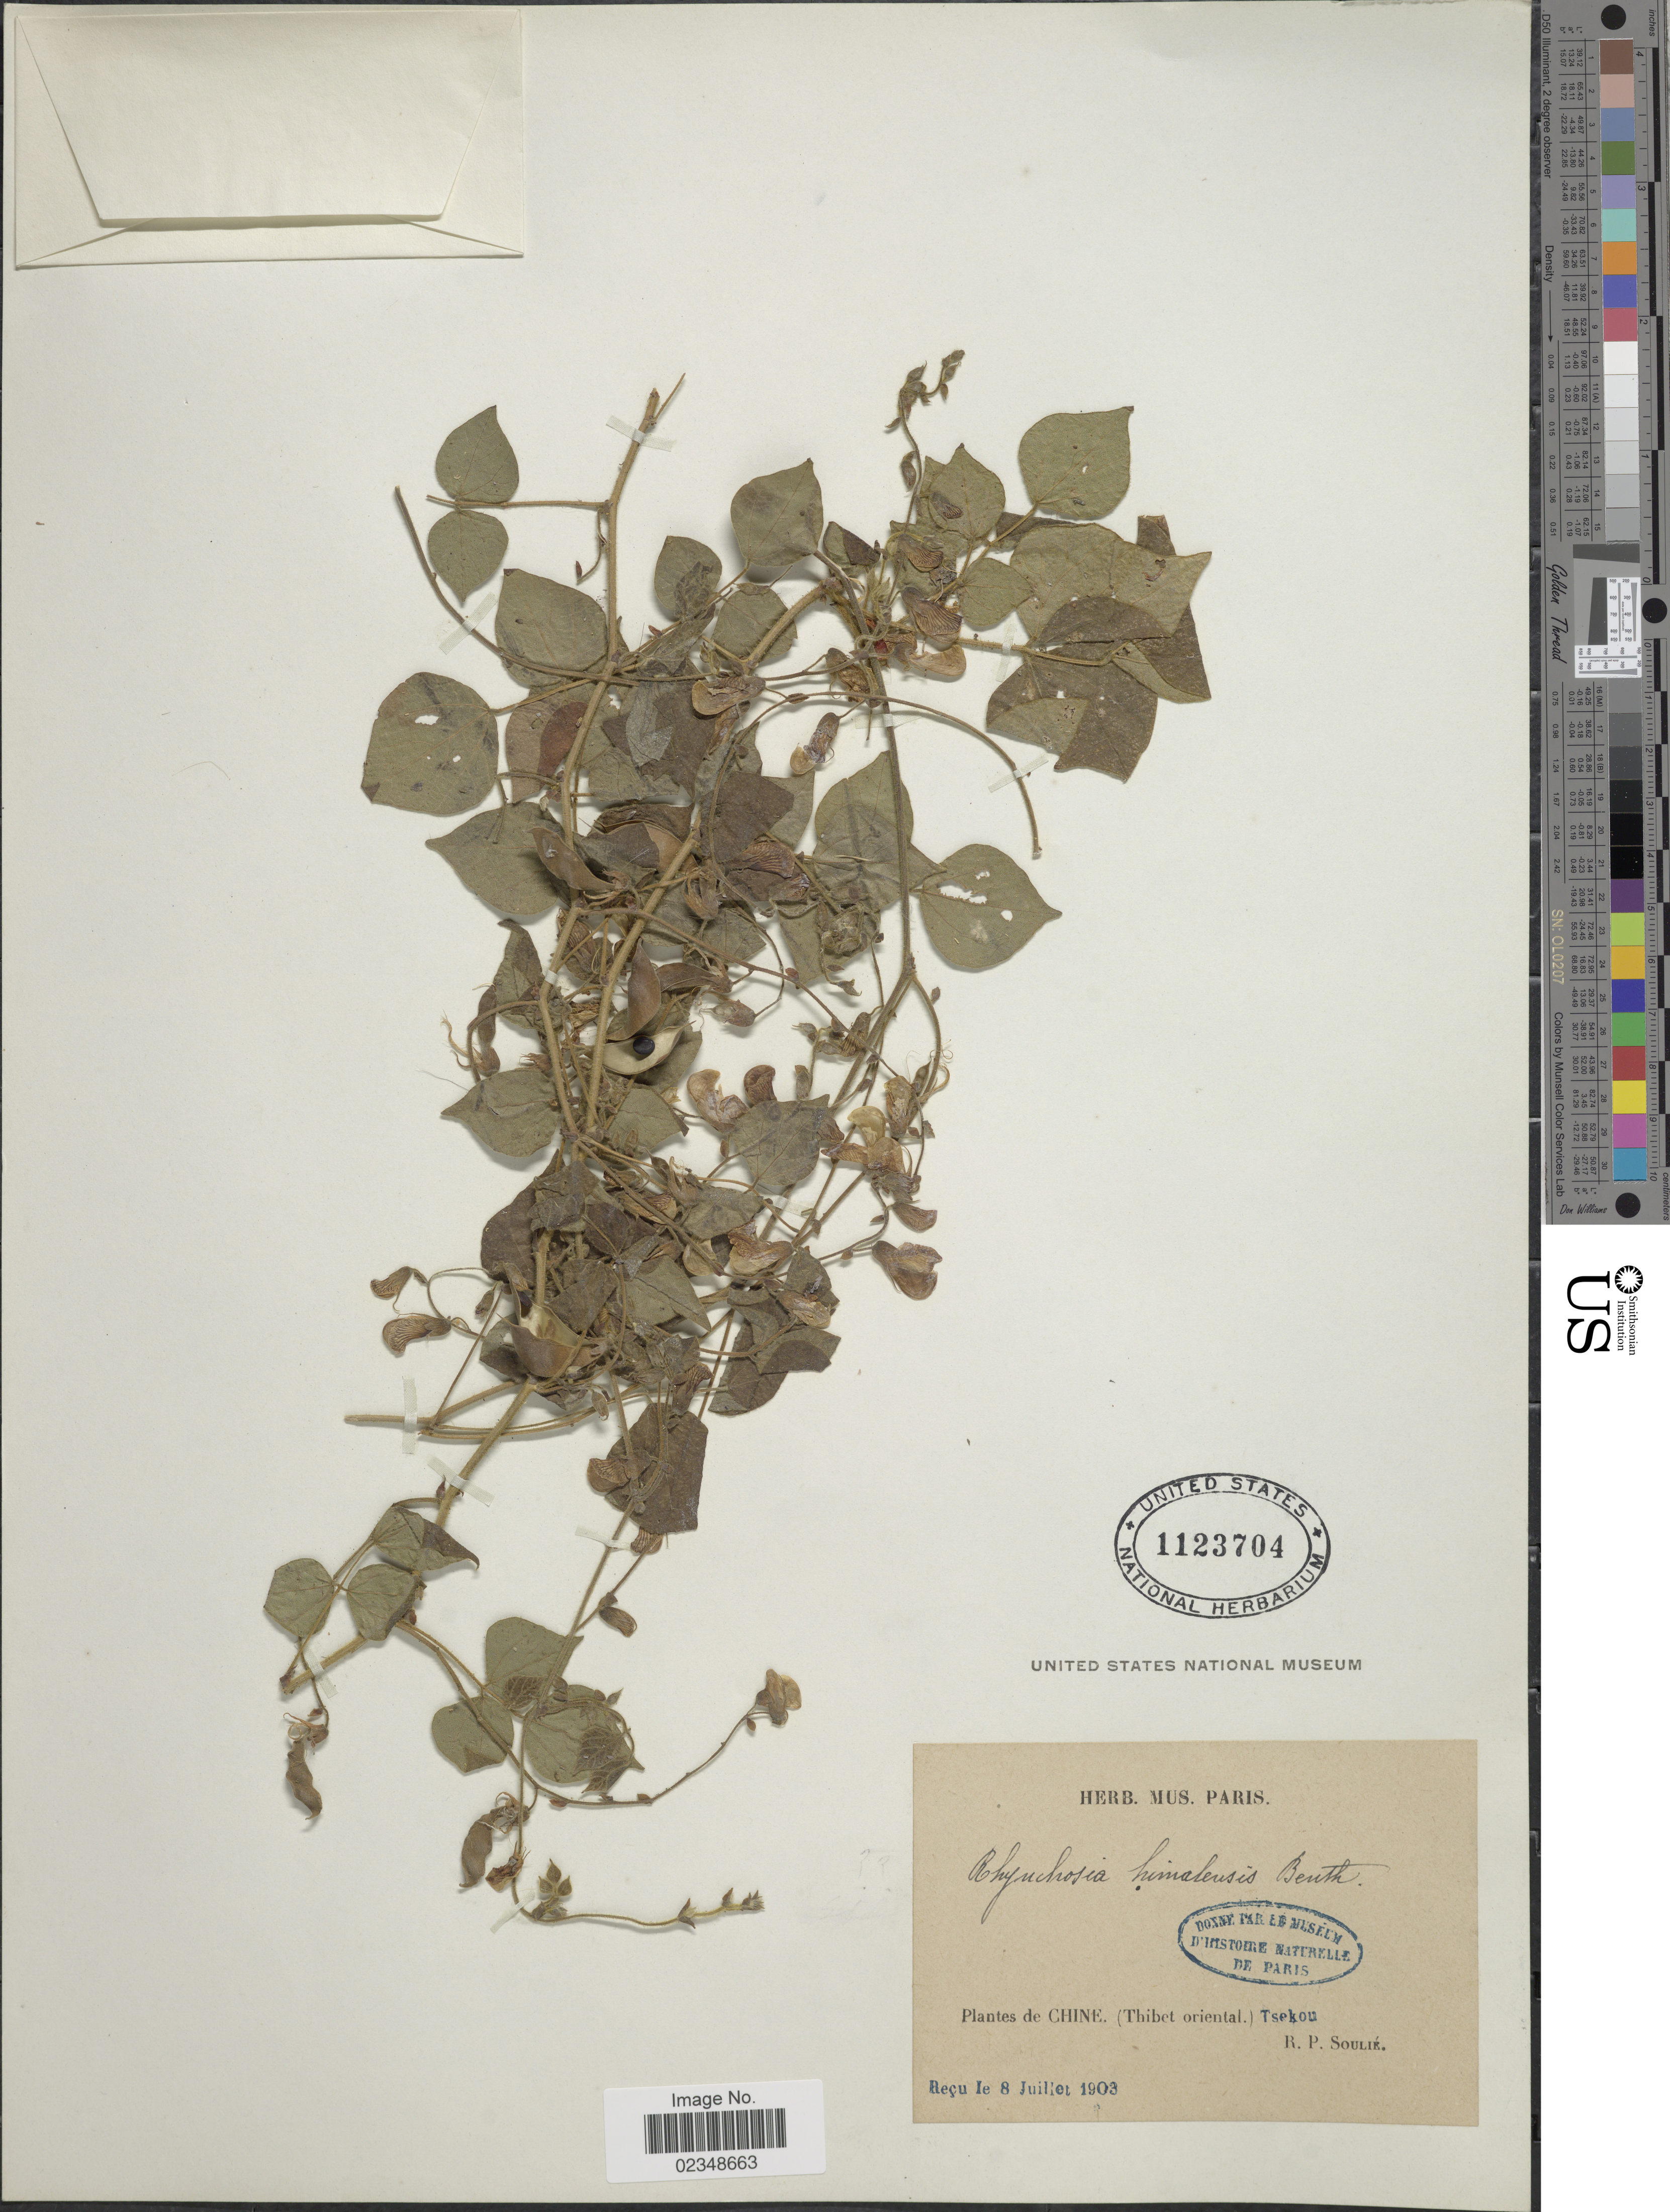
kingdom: Plantae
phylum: Tracheophyta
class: Magnoliopsida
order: Fabales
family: Fabaceae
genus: Rhynchosia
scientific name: Rhynchosia himalensis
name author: Benth. ex Baker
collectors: R. Soulié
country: China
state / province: Xizang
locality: Plantes de Chine (Thibet oriental) Tsekou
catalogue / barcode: US 1123704